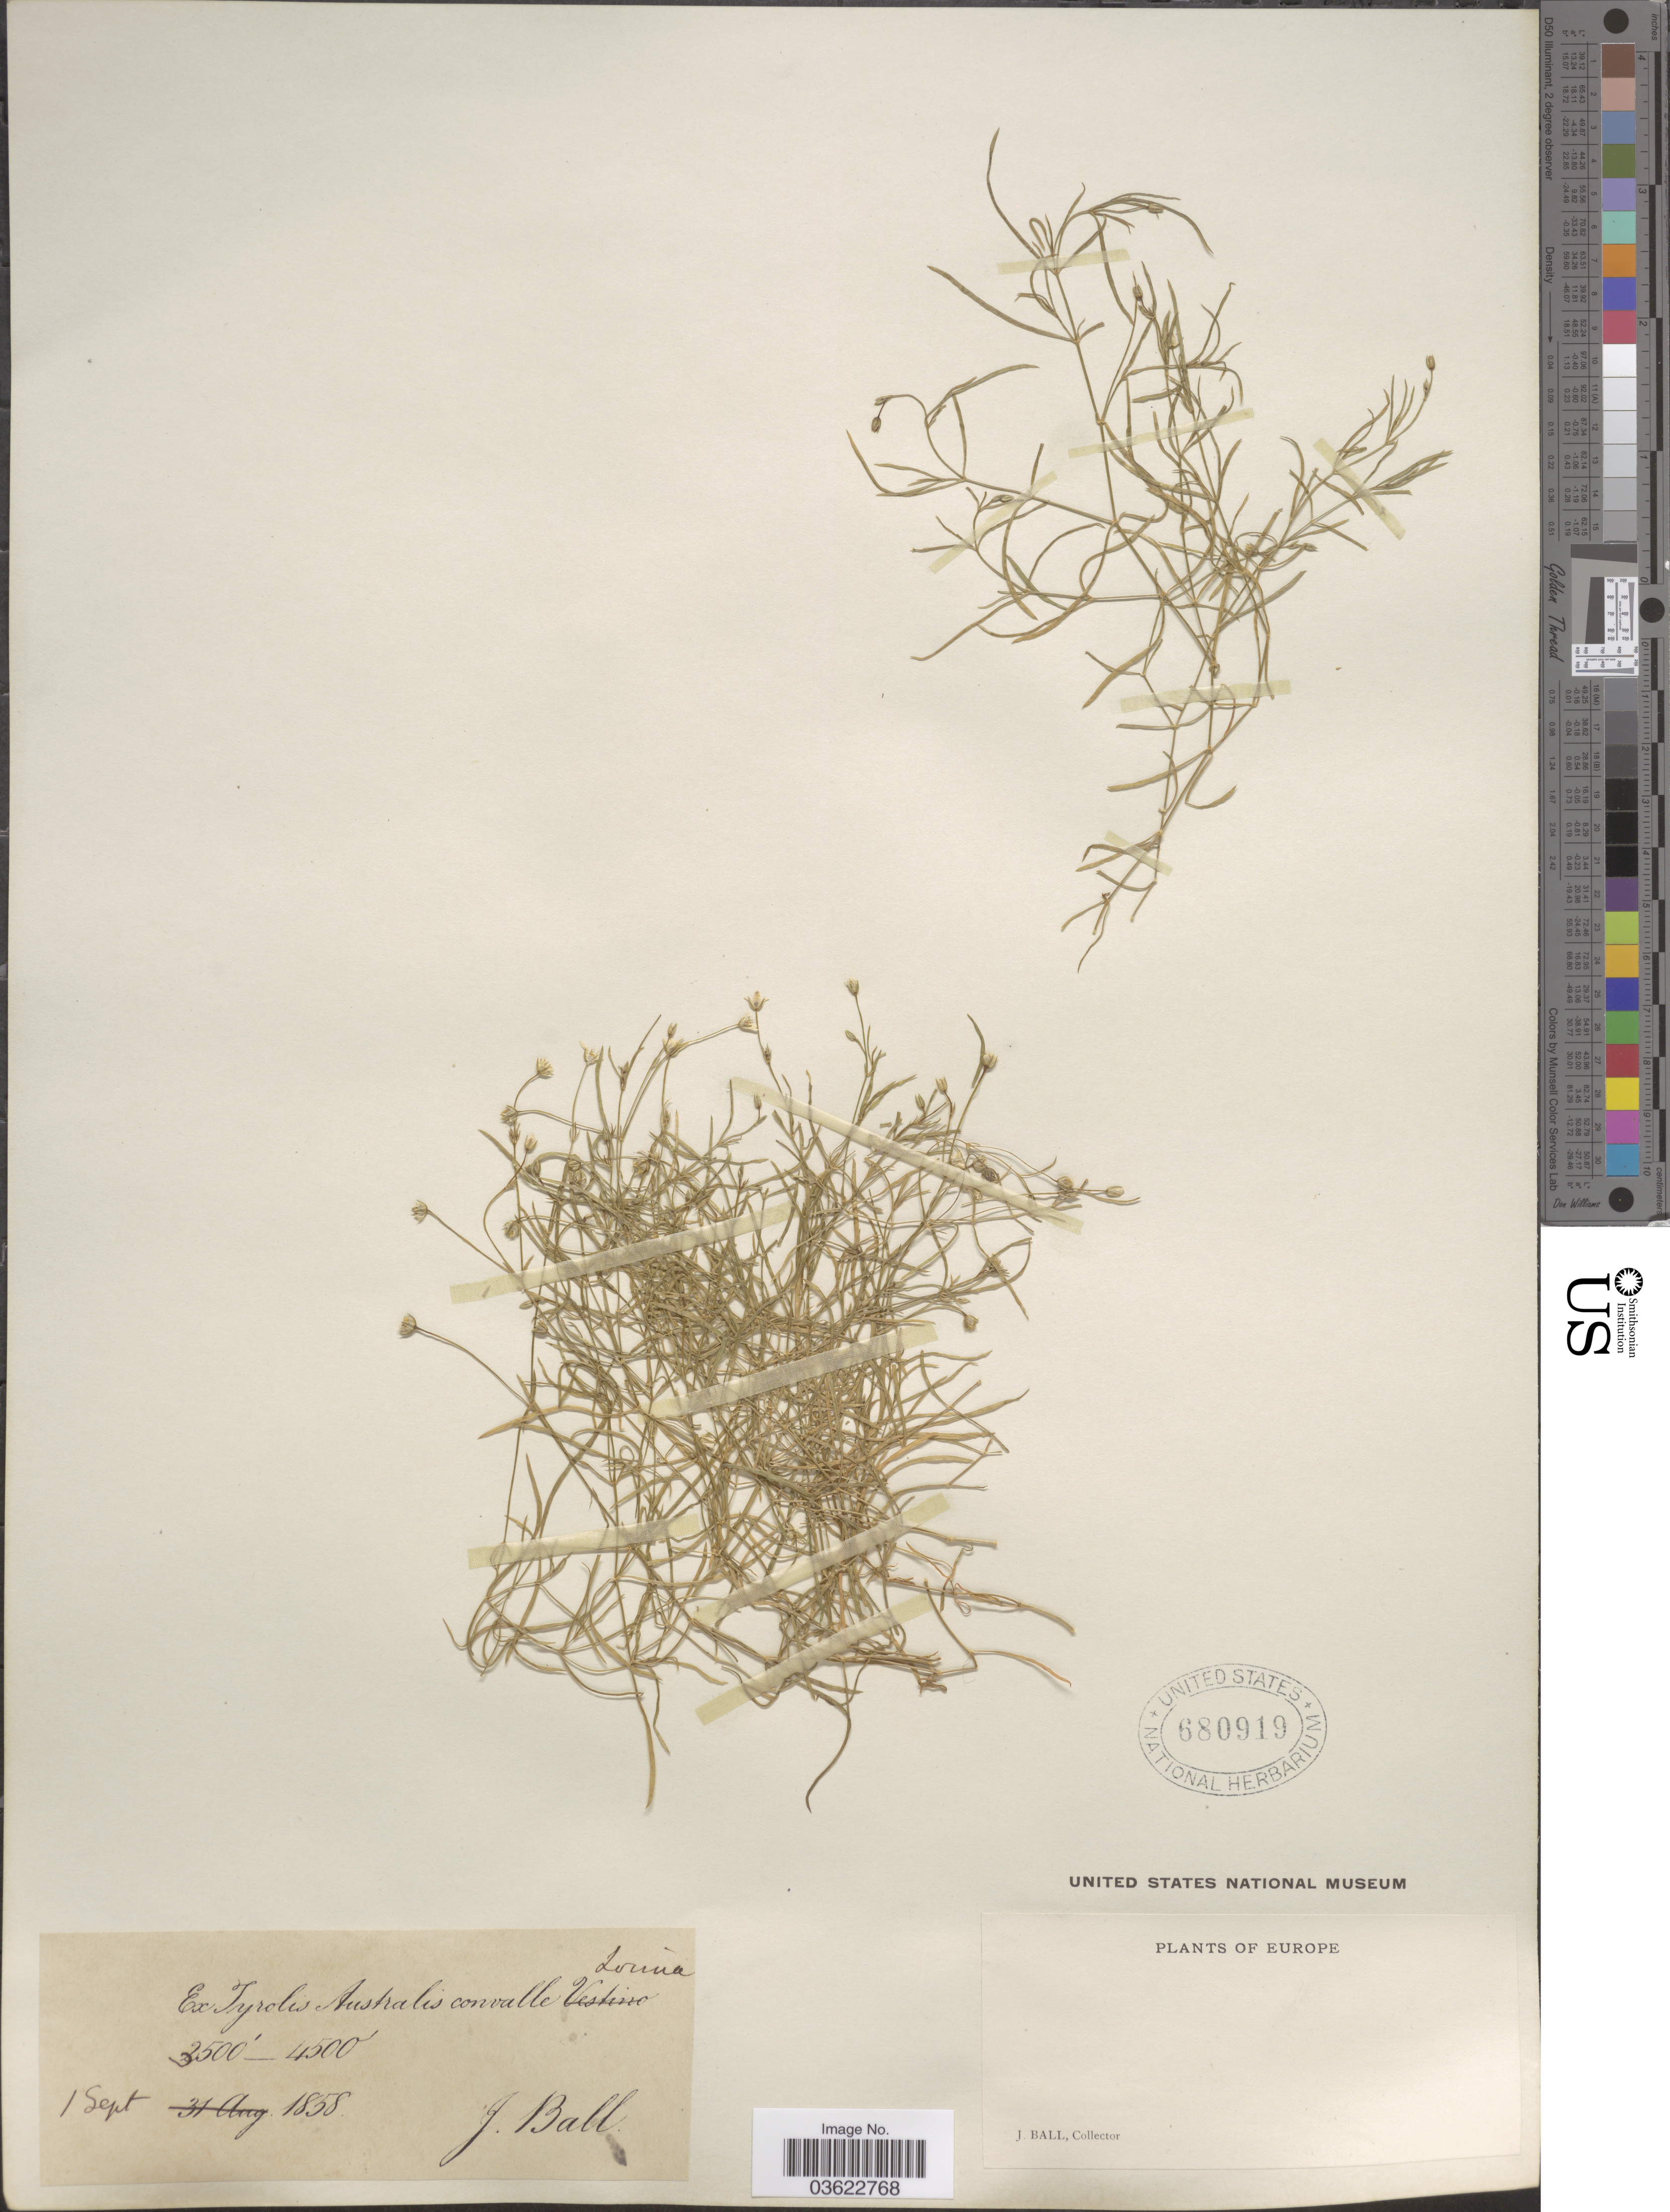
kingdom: Plantae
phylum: Tracheophyta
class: Magnoliopsida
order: Caryophyllales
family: Caryophyllaceae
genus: Arenaria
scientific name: Arenaria sp.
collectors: J. Ball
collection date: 1858-09-01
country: Italy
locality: Ex Tyrolis Australis convalle Lorina. Europe.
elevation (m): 1067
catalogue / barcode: US 680919